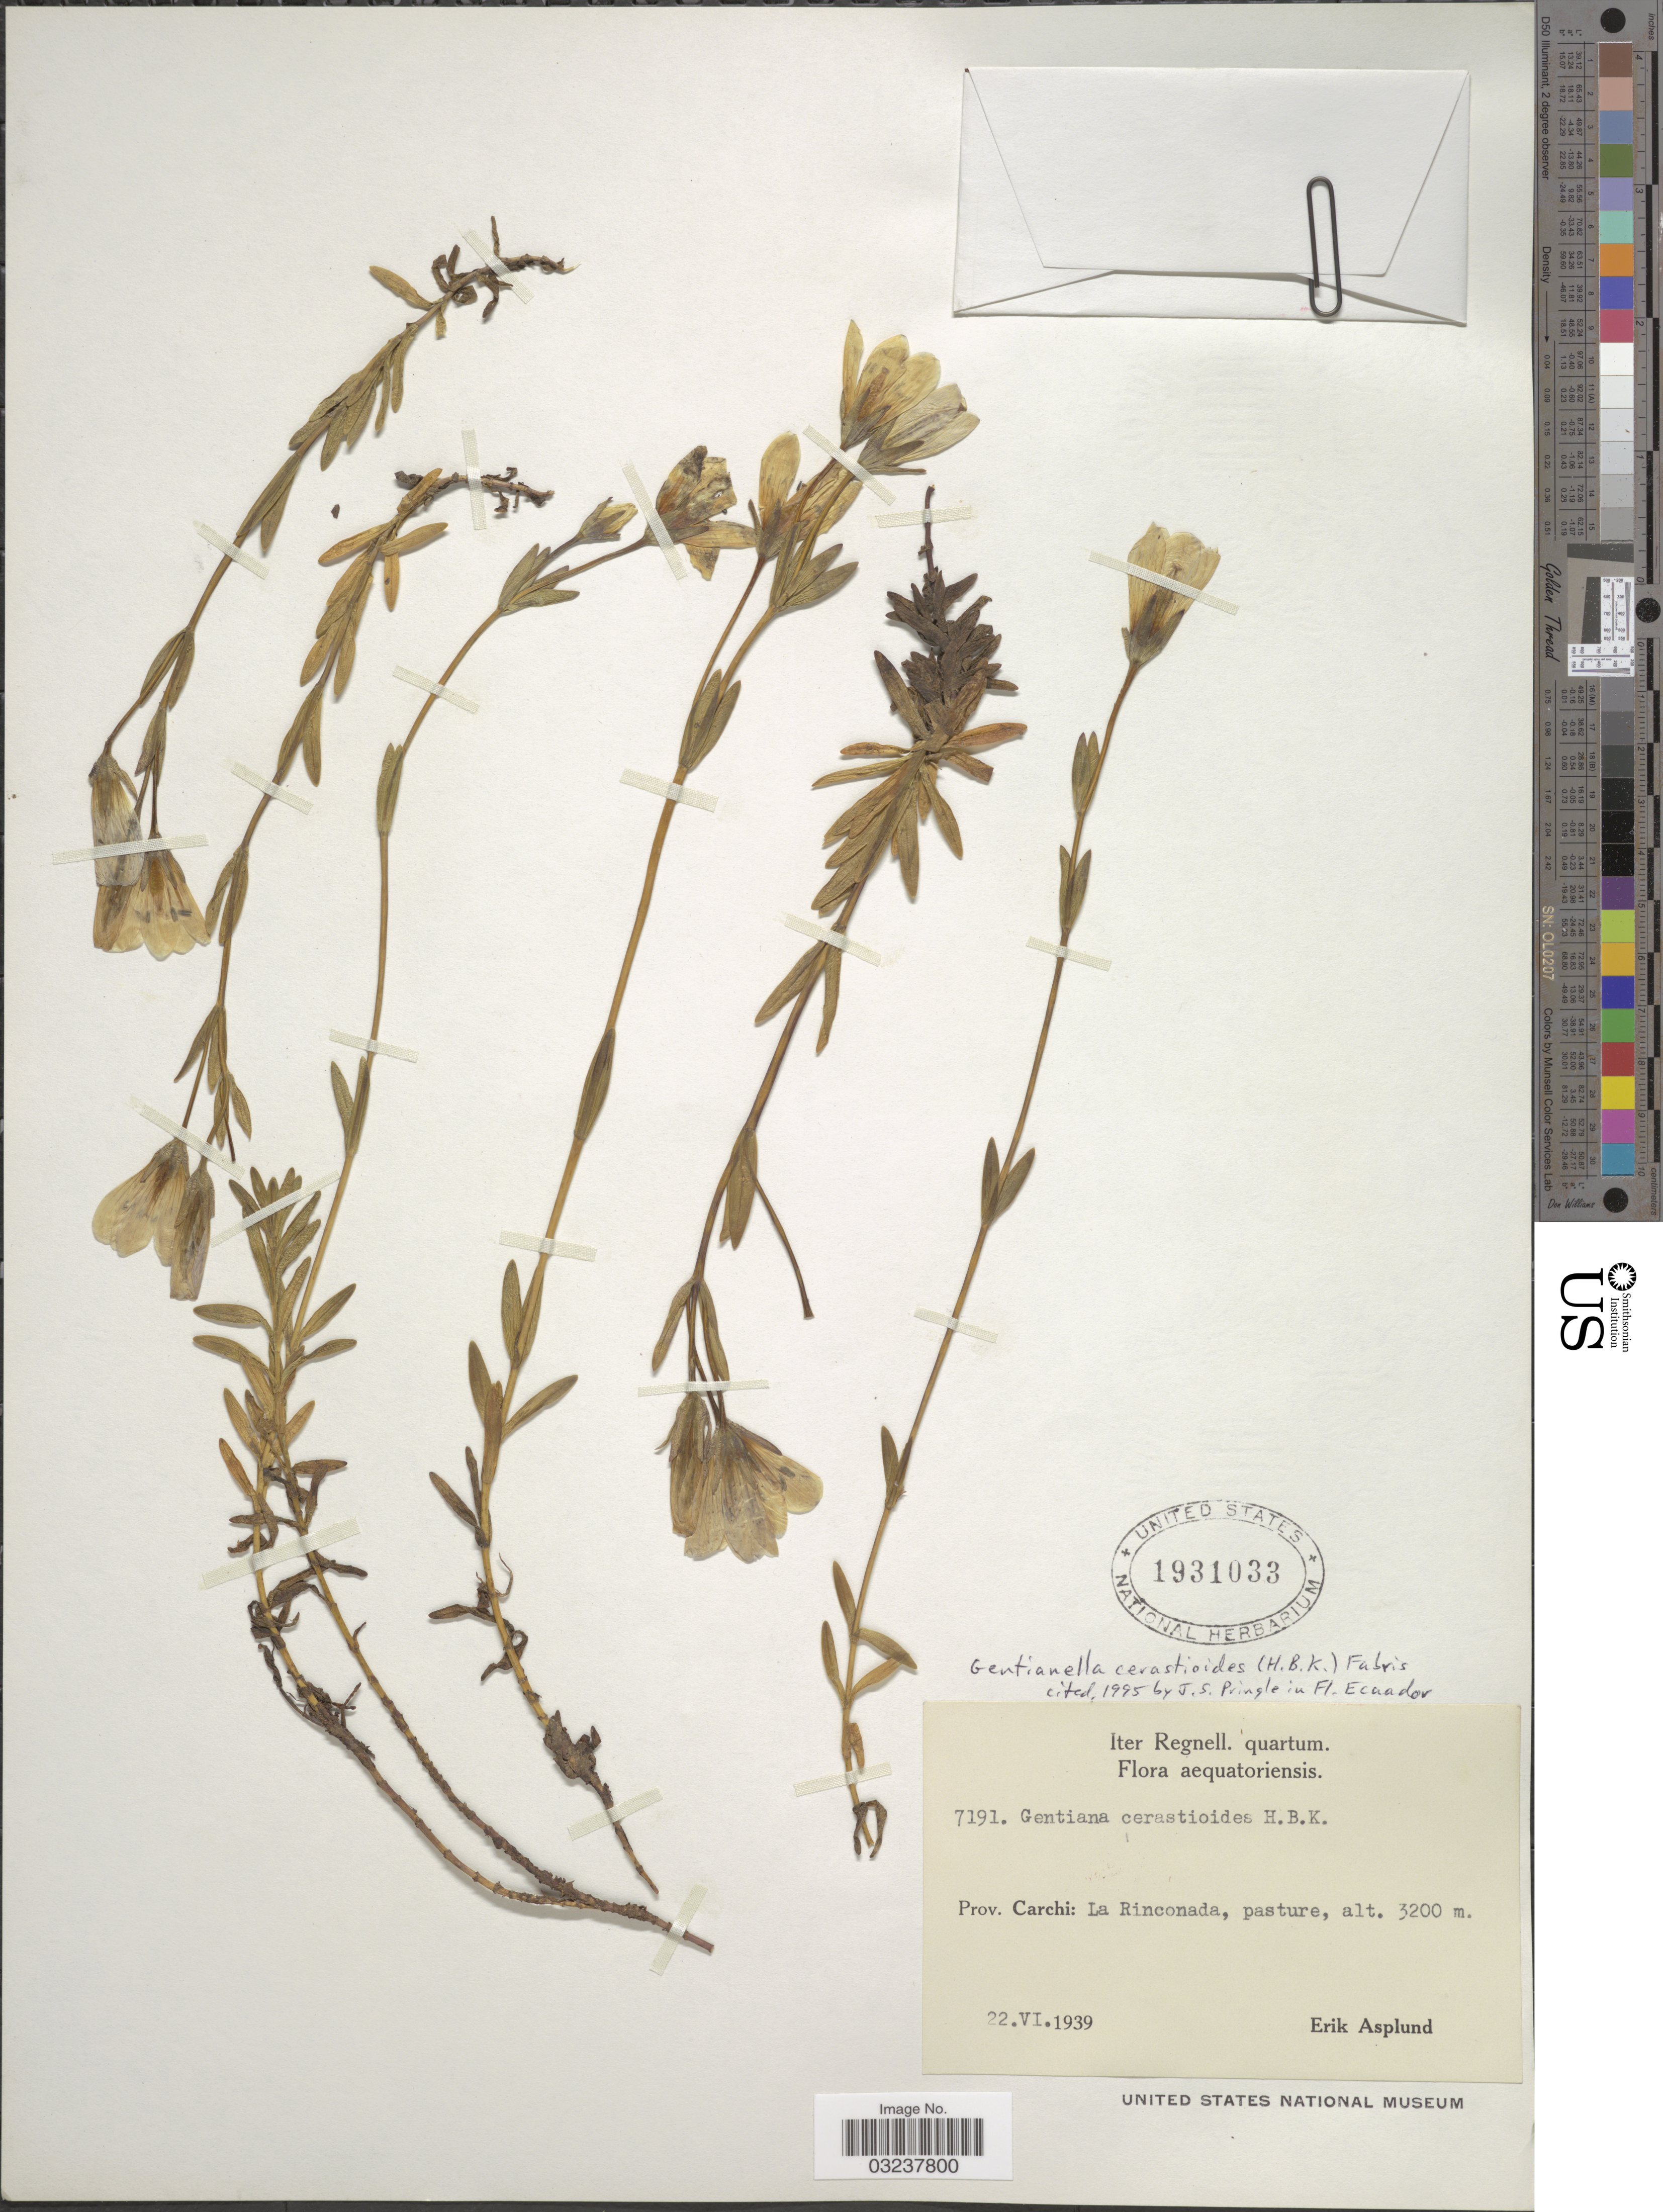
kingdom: Plantae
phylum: Tracheophyta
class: Magnoliopsida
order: Gentianales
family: Gentianaceae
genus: Gentianella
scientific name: Gentianella cerastioides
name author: (Kunth) Fabris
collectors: E. Asplund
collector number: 7191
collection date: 1939-06-22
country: Ecuador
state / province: Carchi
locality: La Rinconada.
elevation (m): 3200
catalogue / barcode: US 1931033